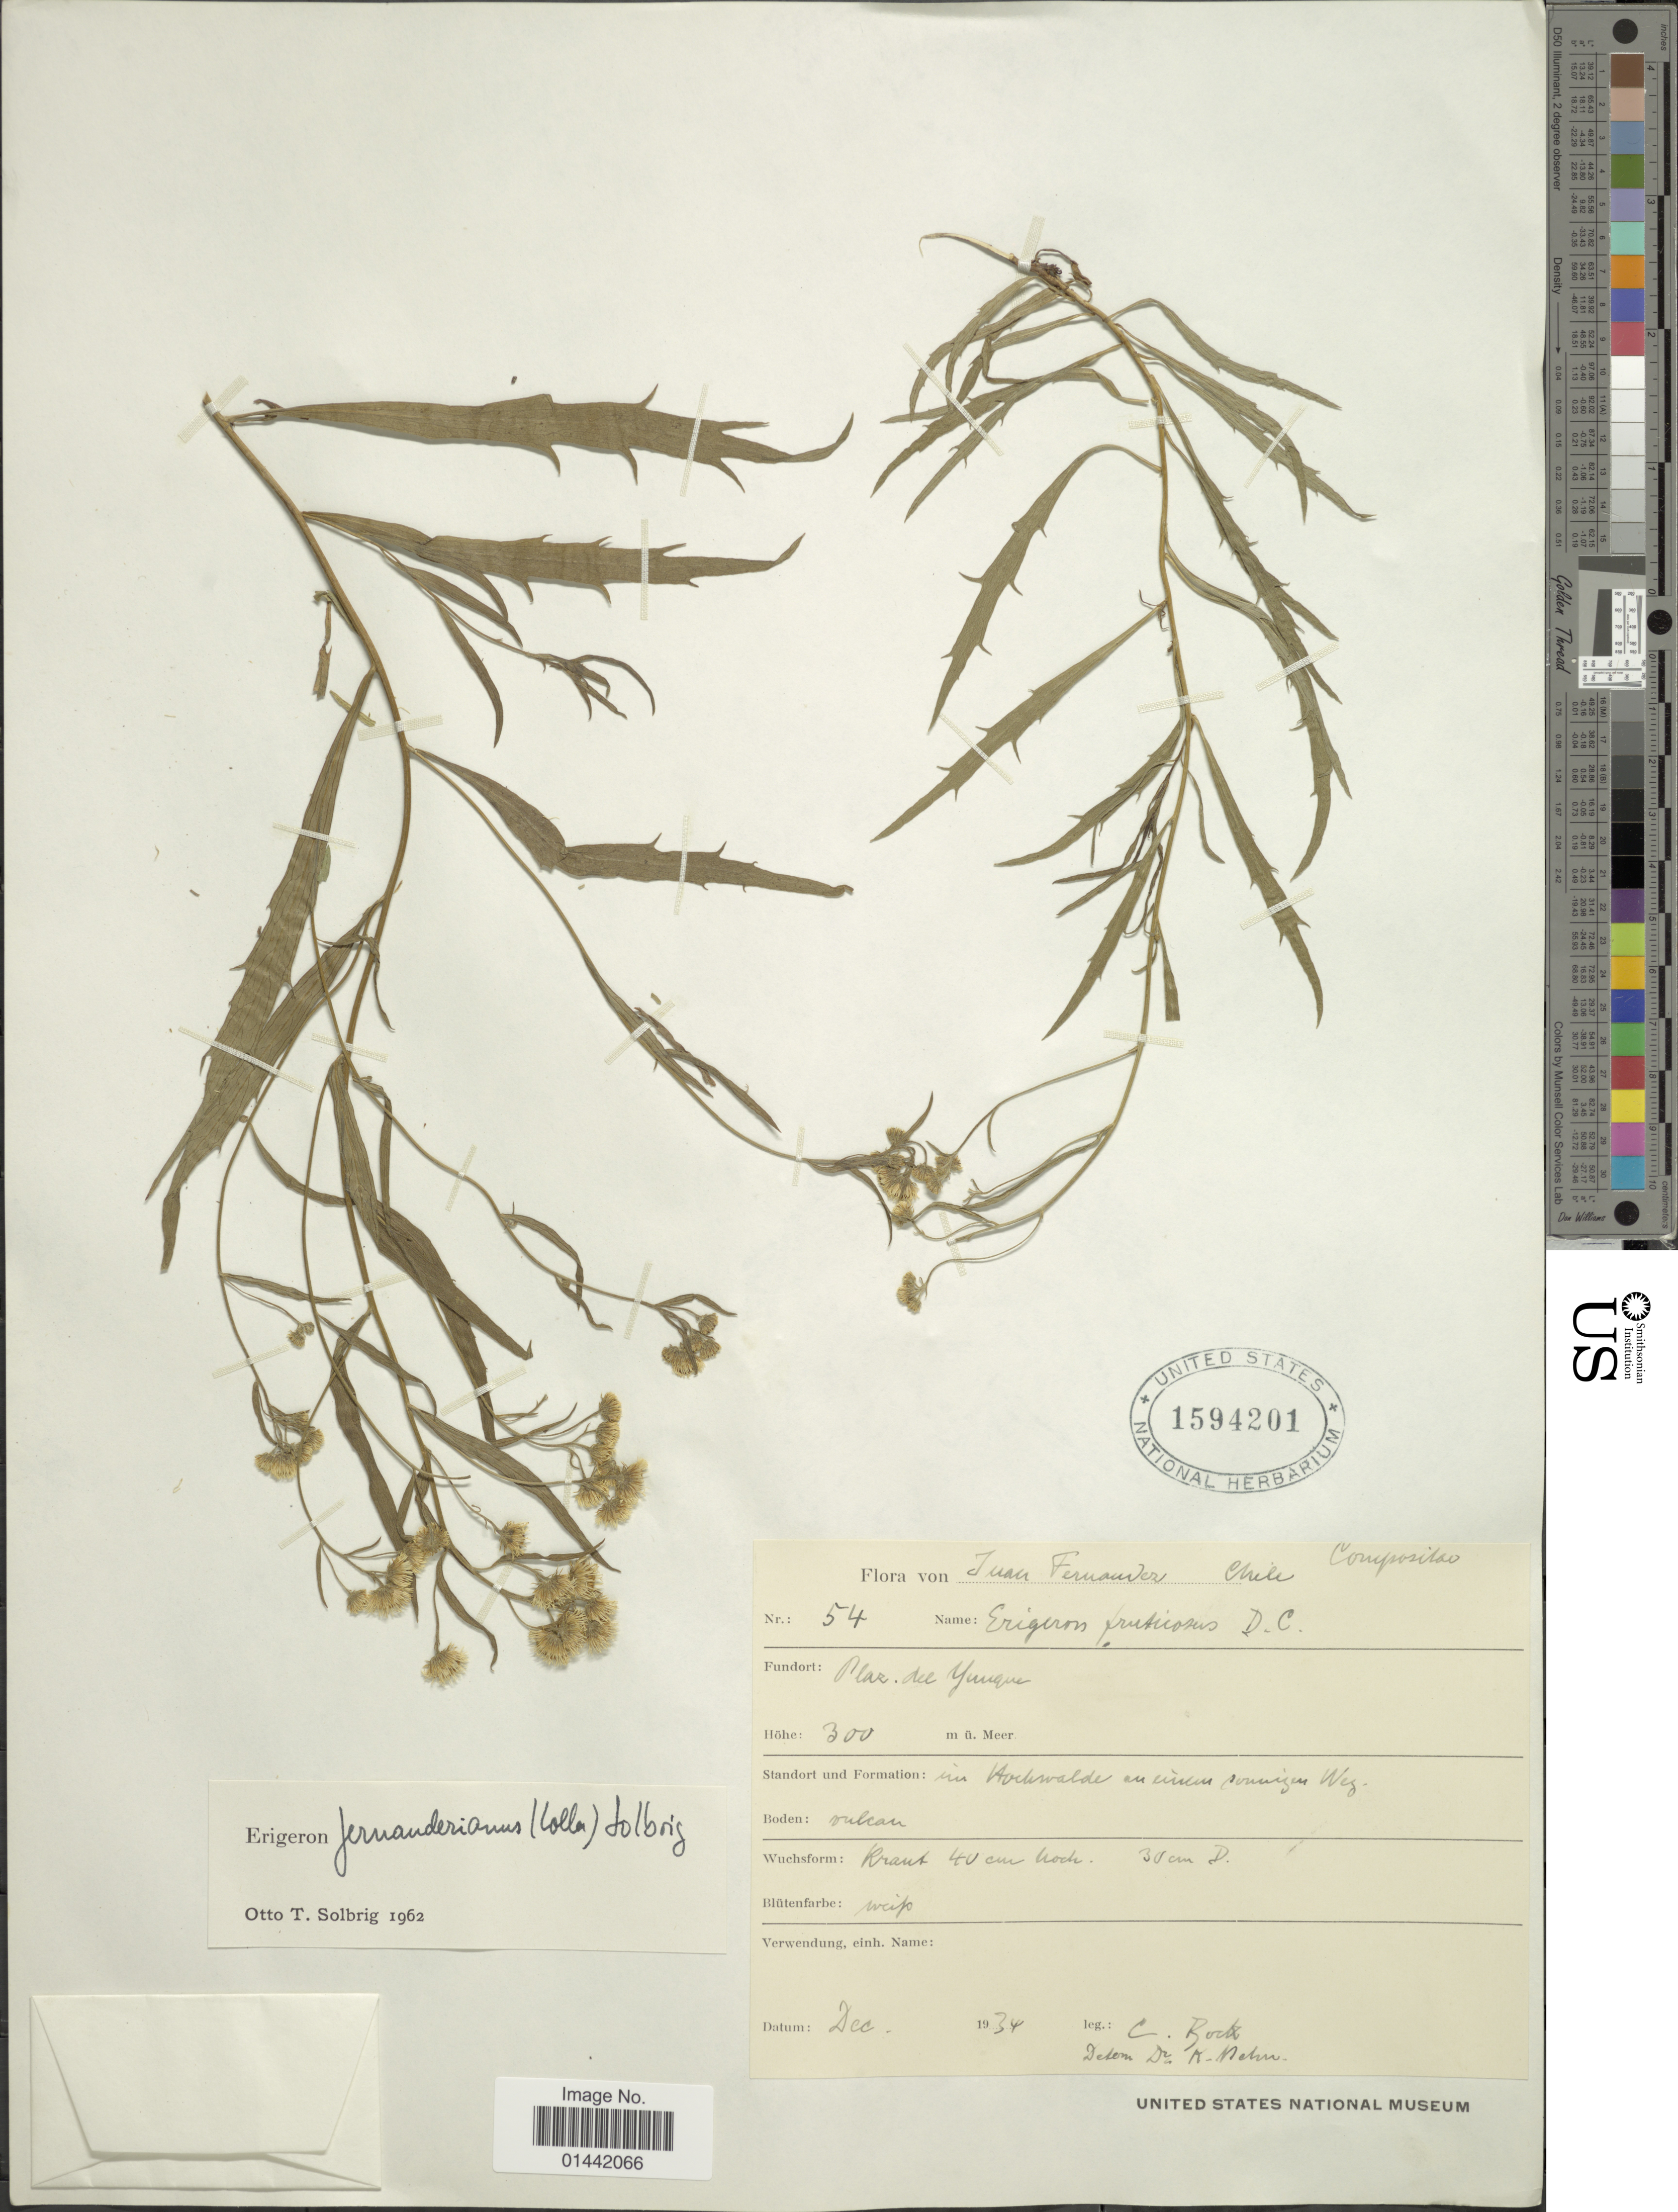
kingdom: Plantae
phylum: Tracheophyta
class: Magnoliopsida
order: Asterales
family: Asteraceae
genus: Erigeron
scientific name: Erigeron fernandezianus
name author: (Colla) Solbrig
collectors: C. Bock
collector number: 54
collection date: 1934-12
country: Chile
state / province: Valparaíso (V)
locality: Juan Fernandez, Plaz. del Yunque.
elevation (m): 300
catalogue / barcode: US 1594201